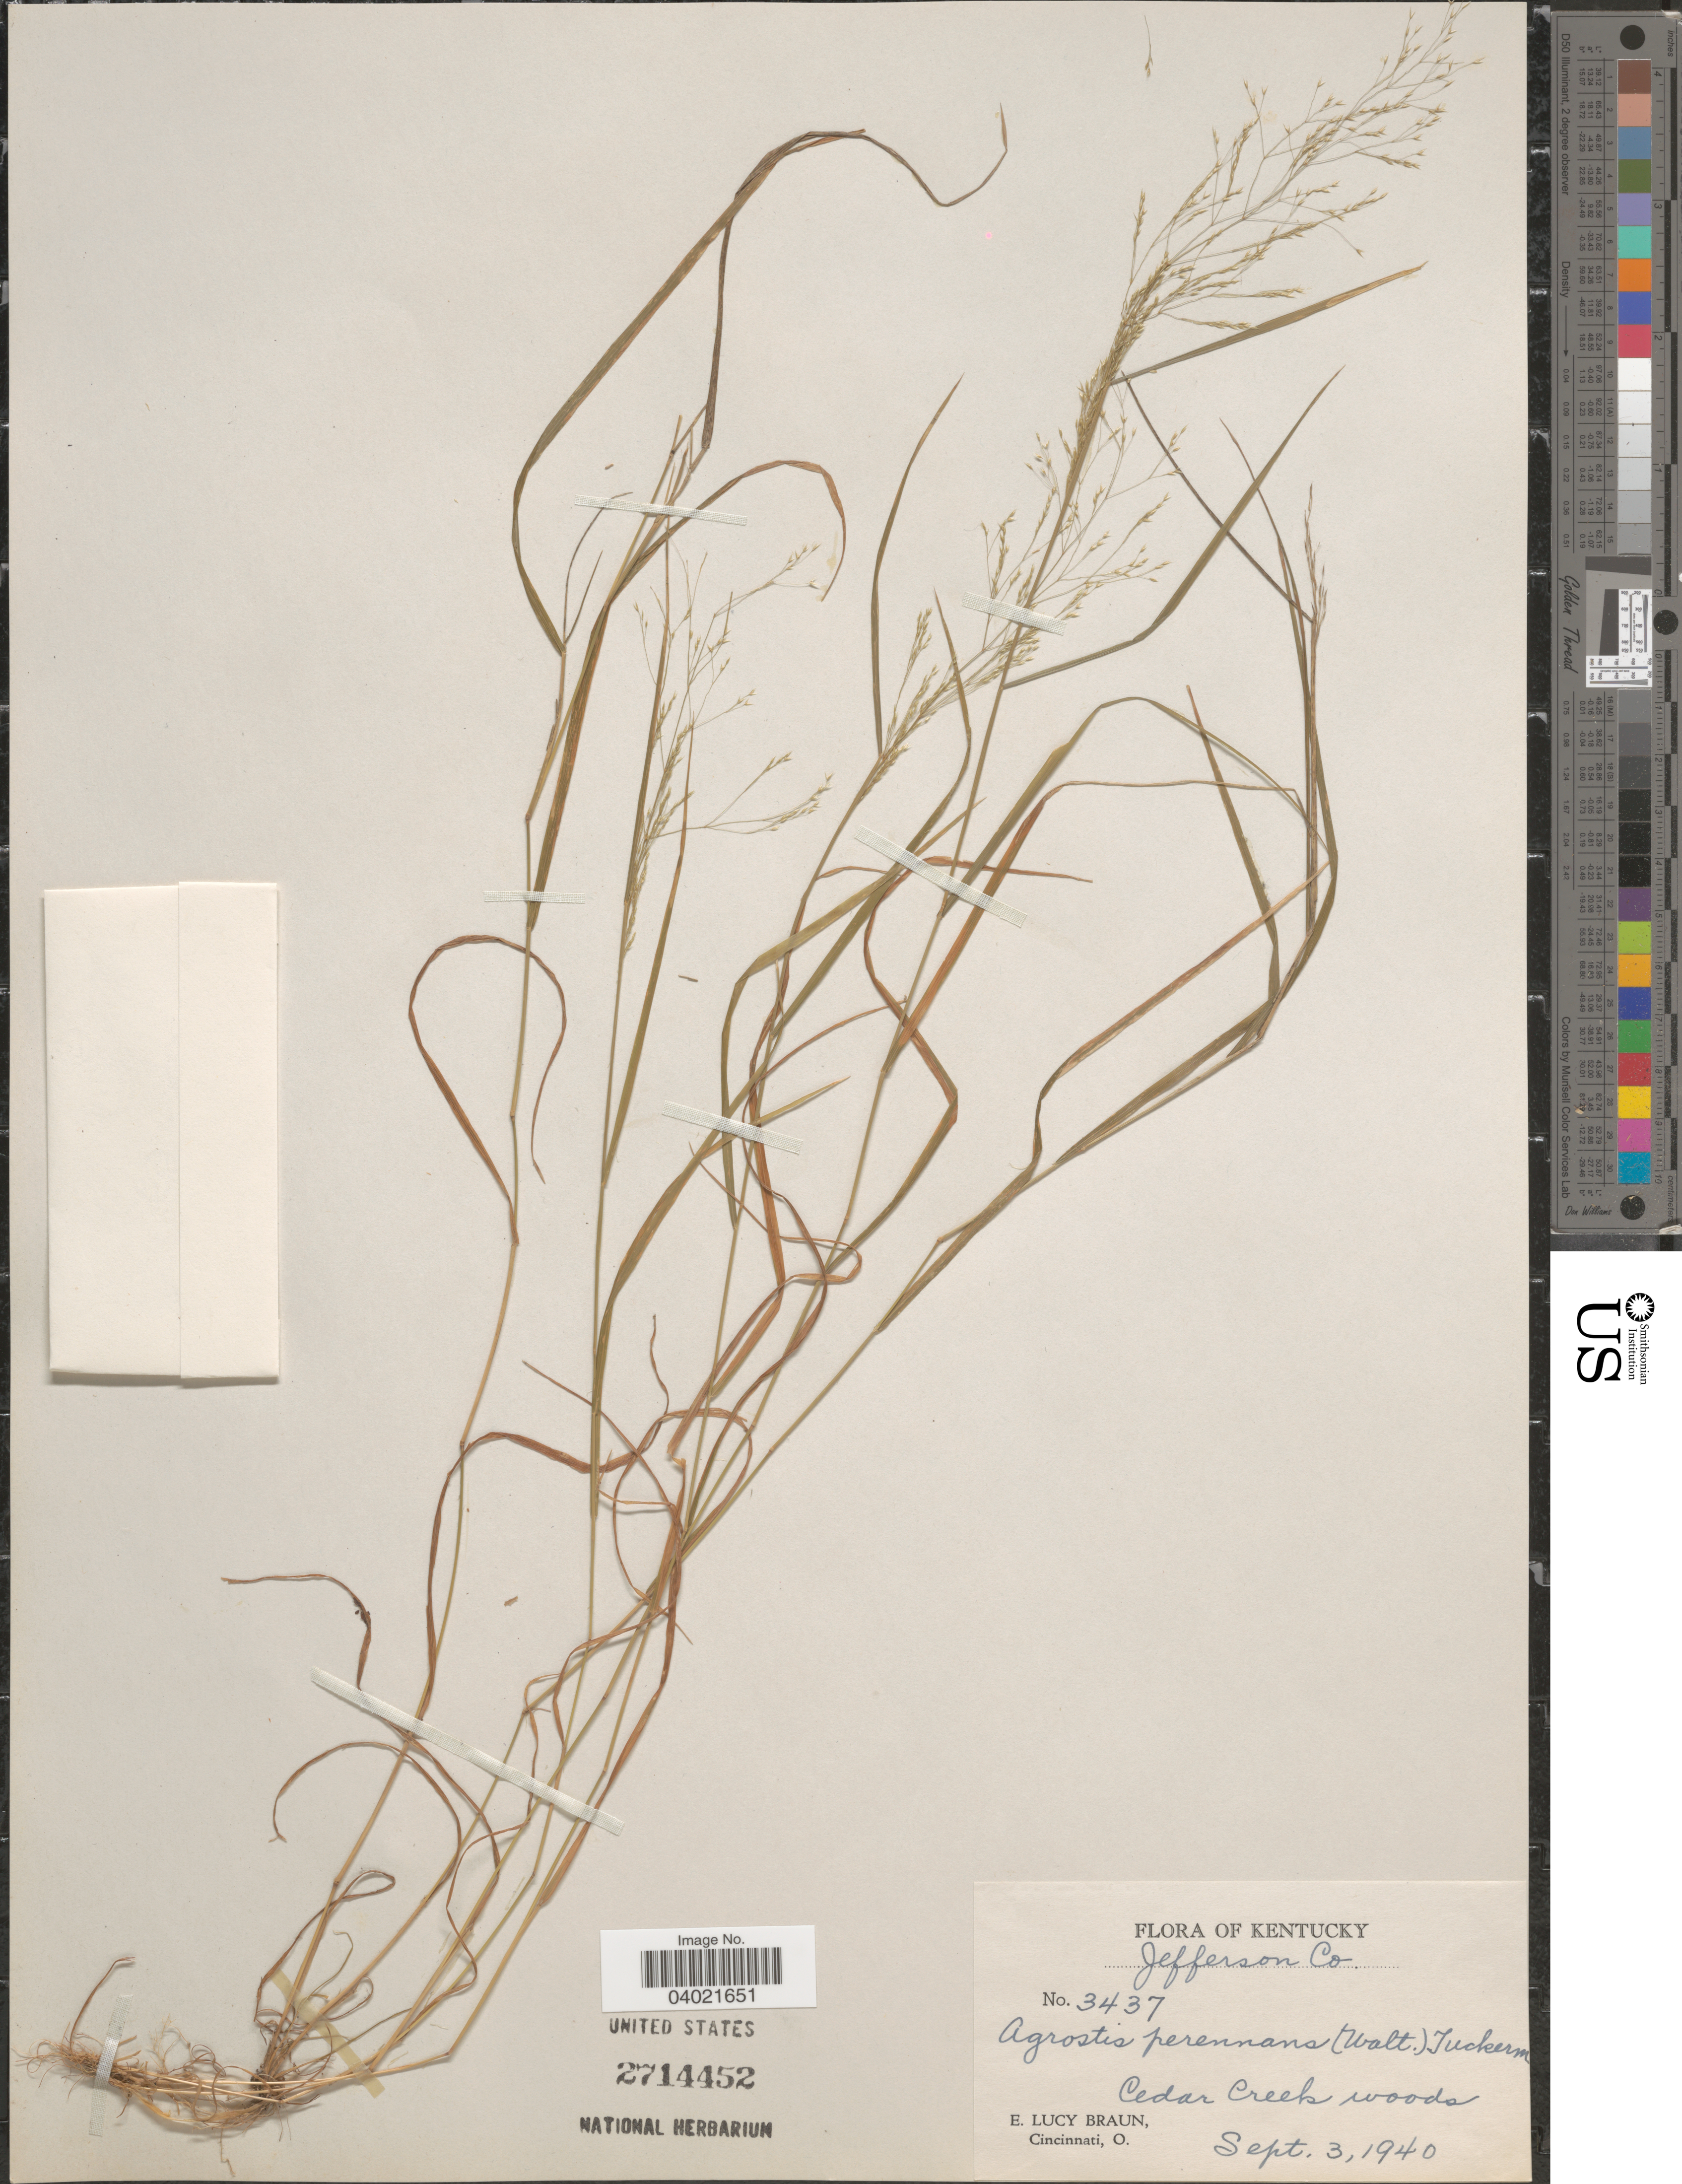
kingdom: Plantae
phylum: Tracheophyta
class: Liliopsida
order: Poales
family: Poaceae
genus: Agrostis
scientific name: Agrostis perennans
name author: (Walter) Tuck.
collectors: E. L. Braun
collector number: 3437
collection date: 1940-09-03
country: United States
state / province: Kentucky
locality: Jefferson Co. Cedar Creek woods.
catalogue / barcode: US 2714452